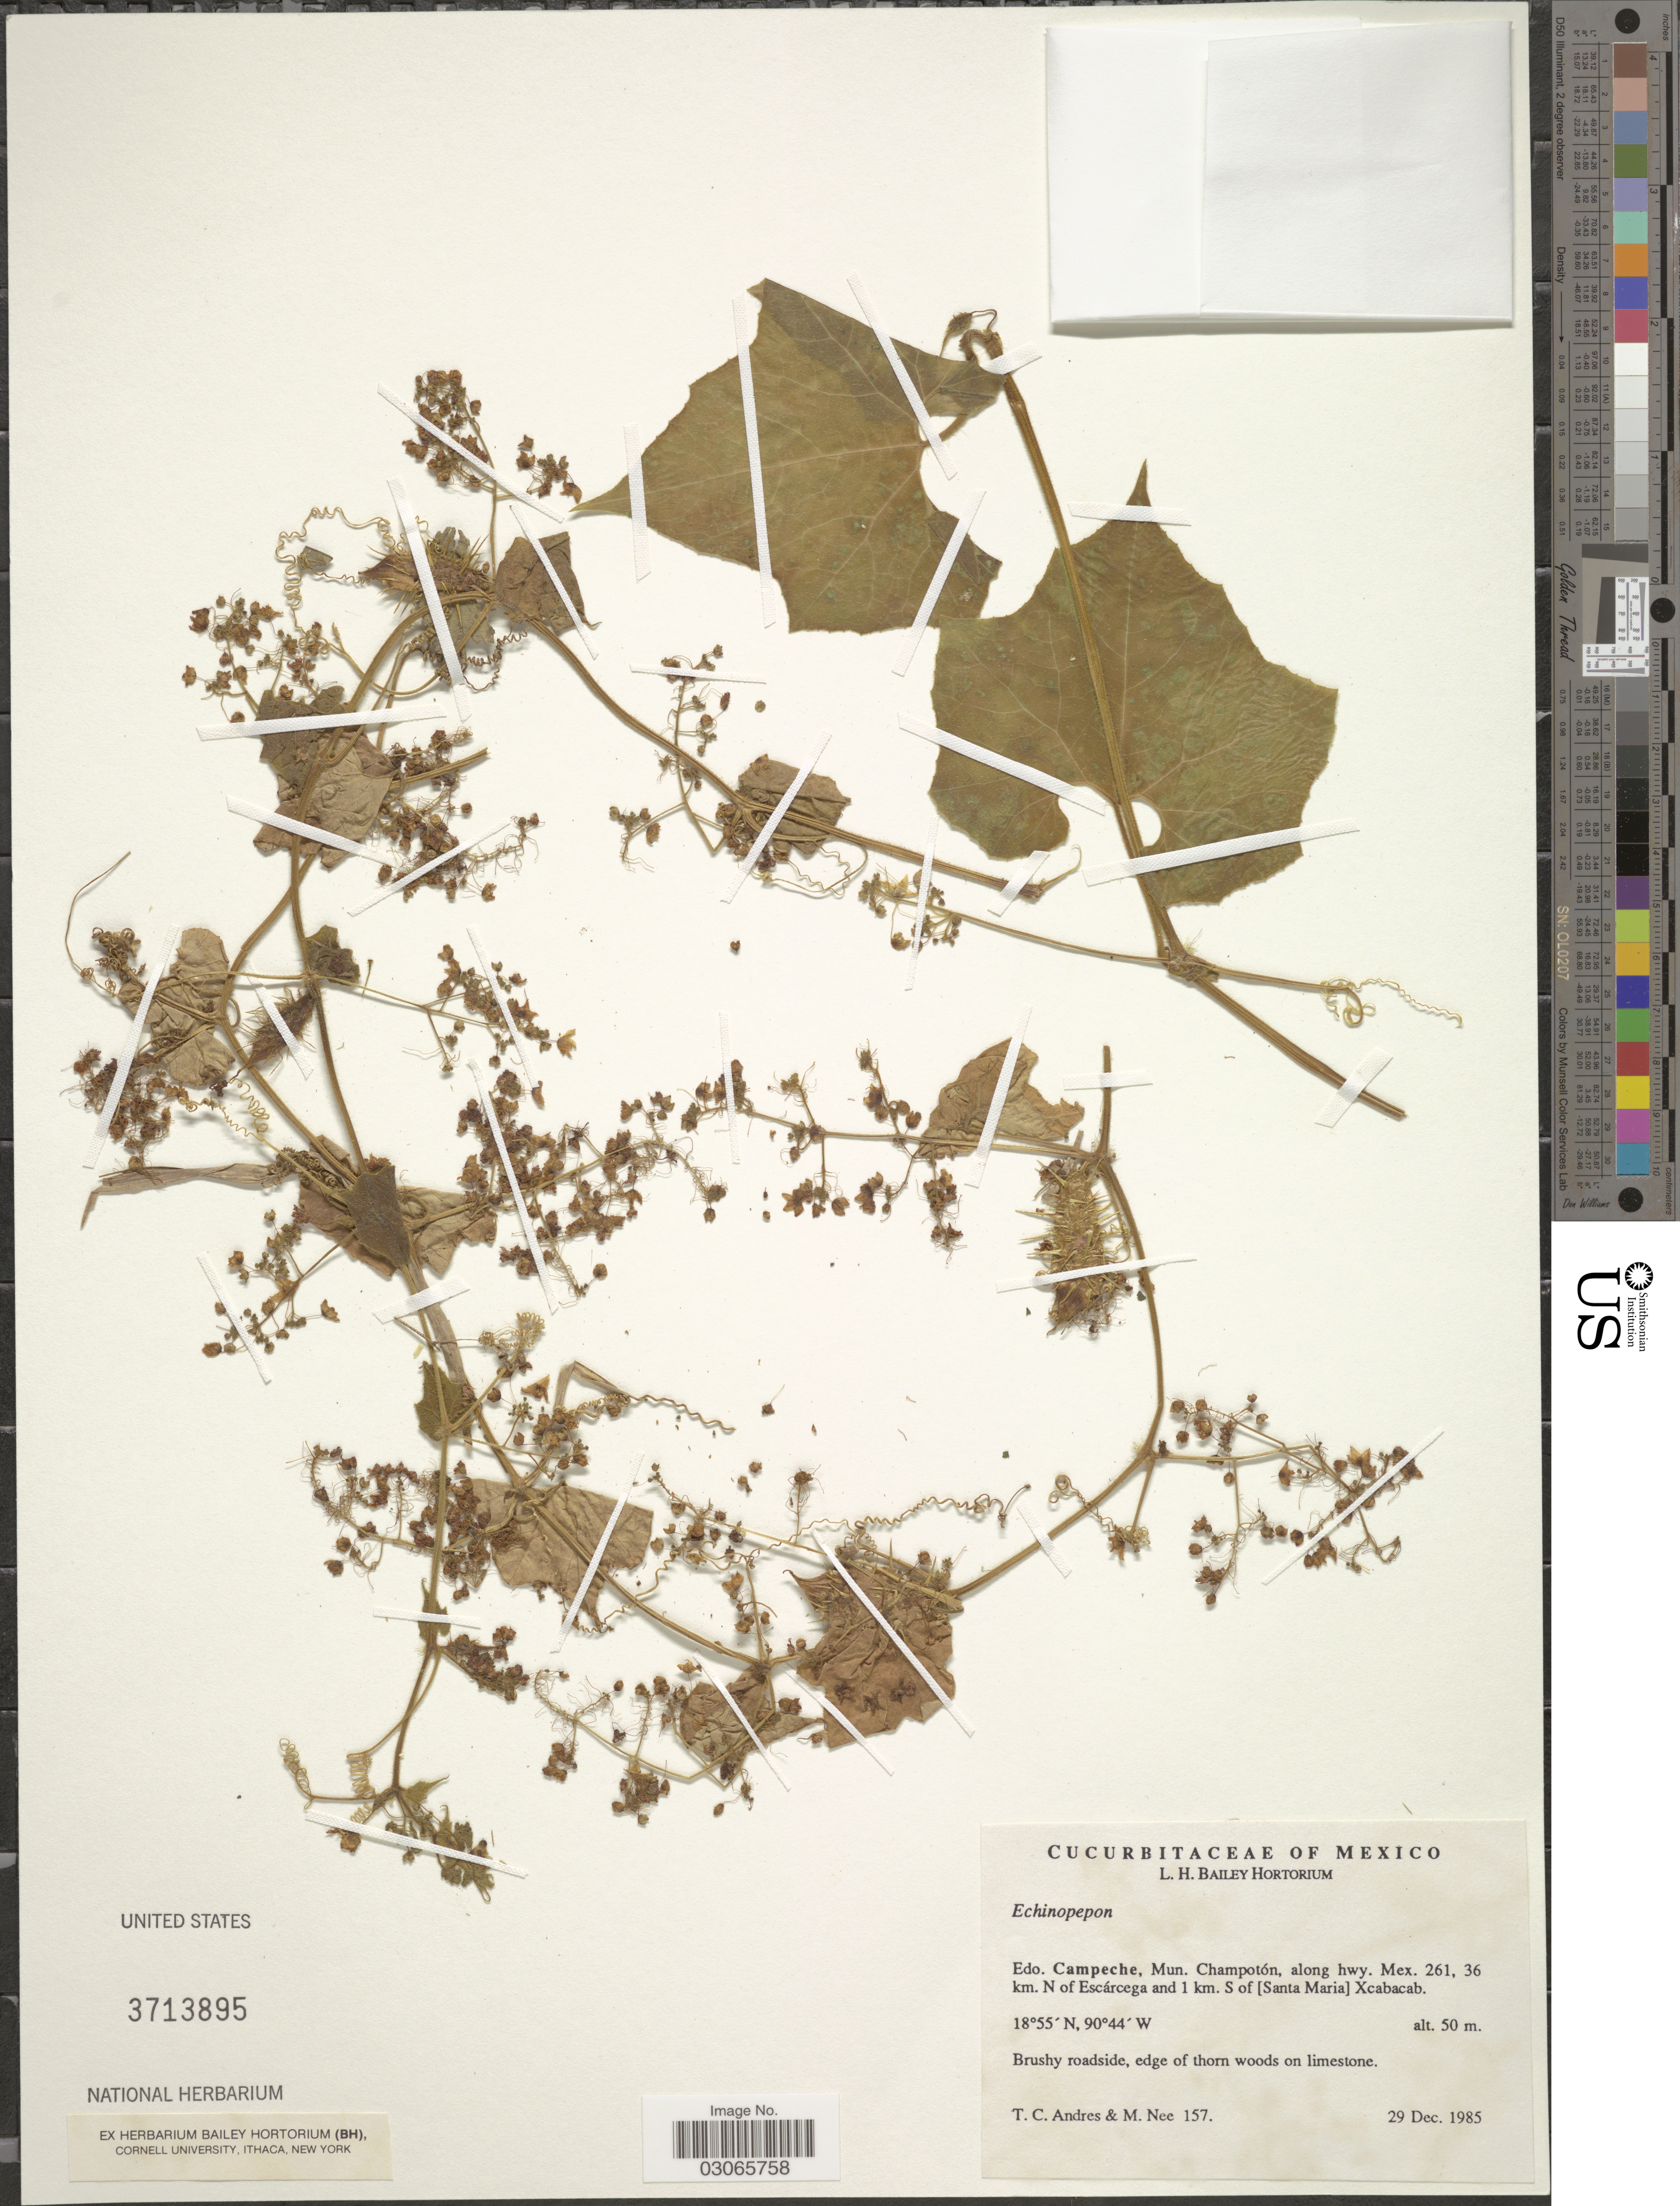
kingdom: Plantae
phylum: Tracheophyta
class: Magnoliopsida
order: Cucurbitales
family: Cucurbitaceae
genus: Echinopepon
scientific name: Echinopepon sp.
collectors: T. C. Andres & M. Nee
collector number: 157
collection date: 1985-12-29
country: Mexico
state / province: Campeche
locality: Mun. Champotón, along hwy. Mex. 261, 36 km. N of Escárega and 1 km. S of [of Santa Maria] Xcabacab.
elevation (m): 50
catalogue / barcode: US 3713895